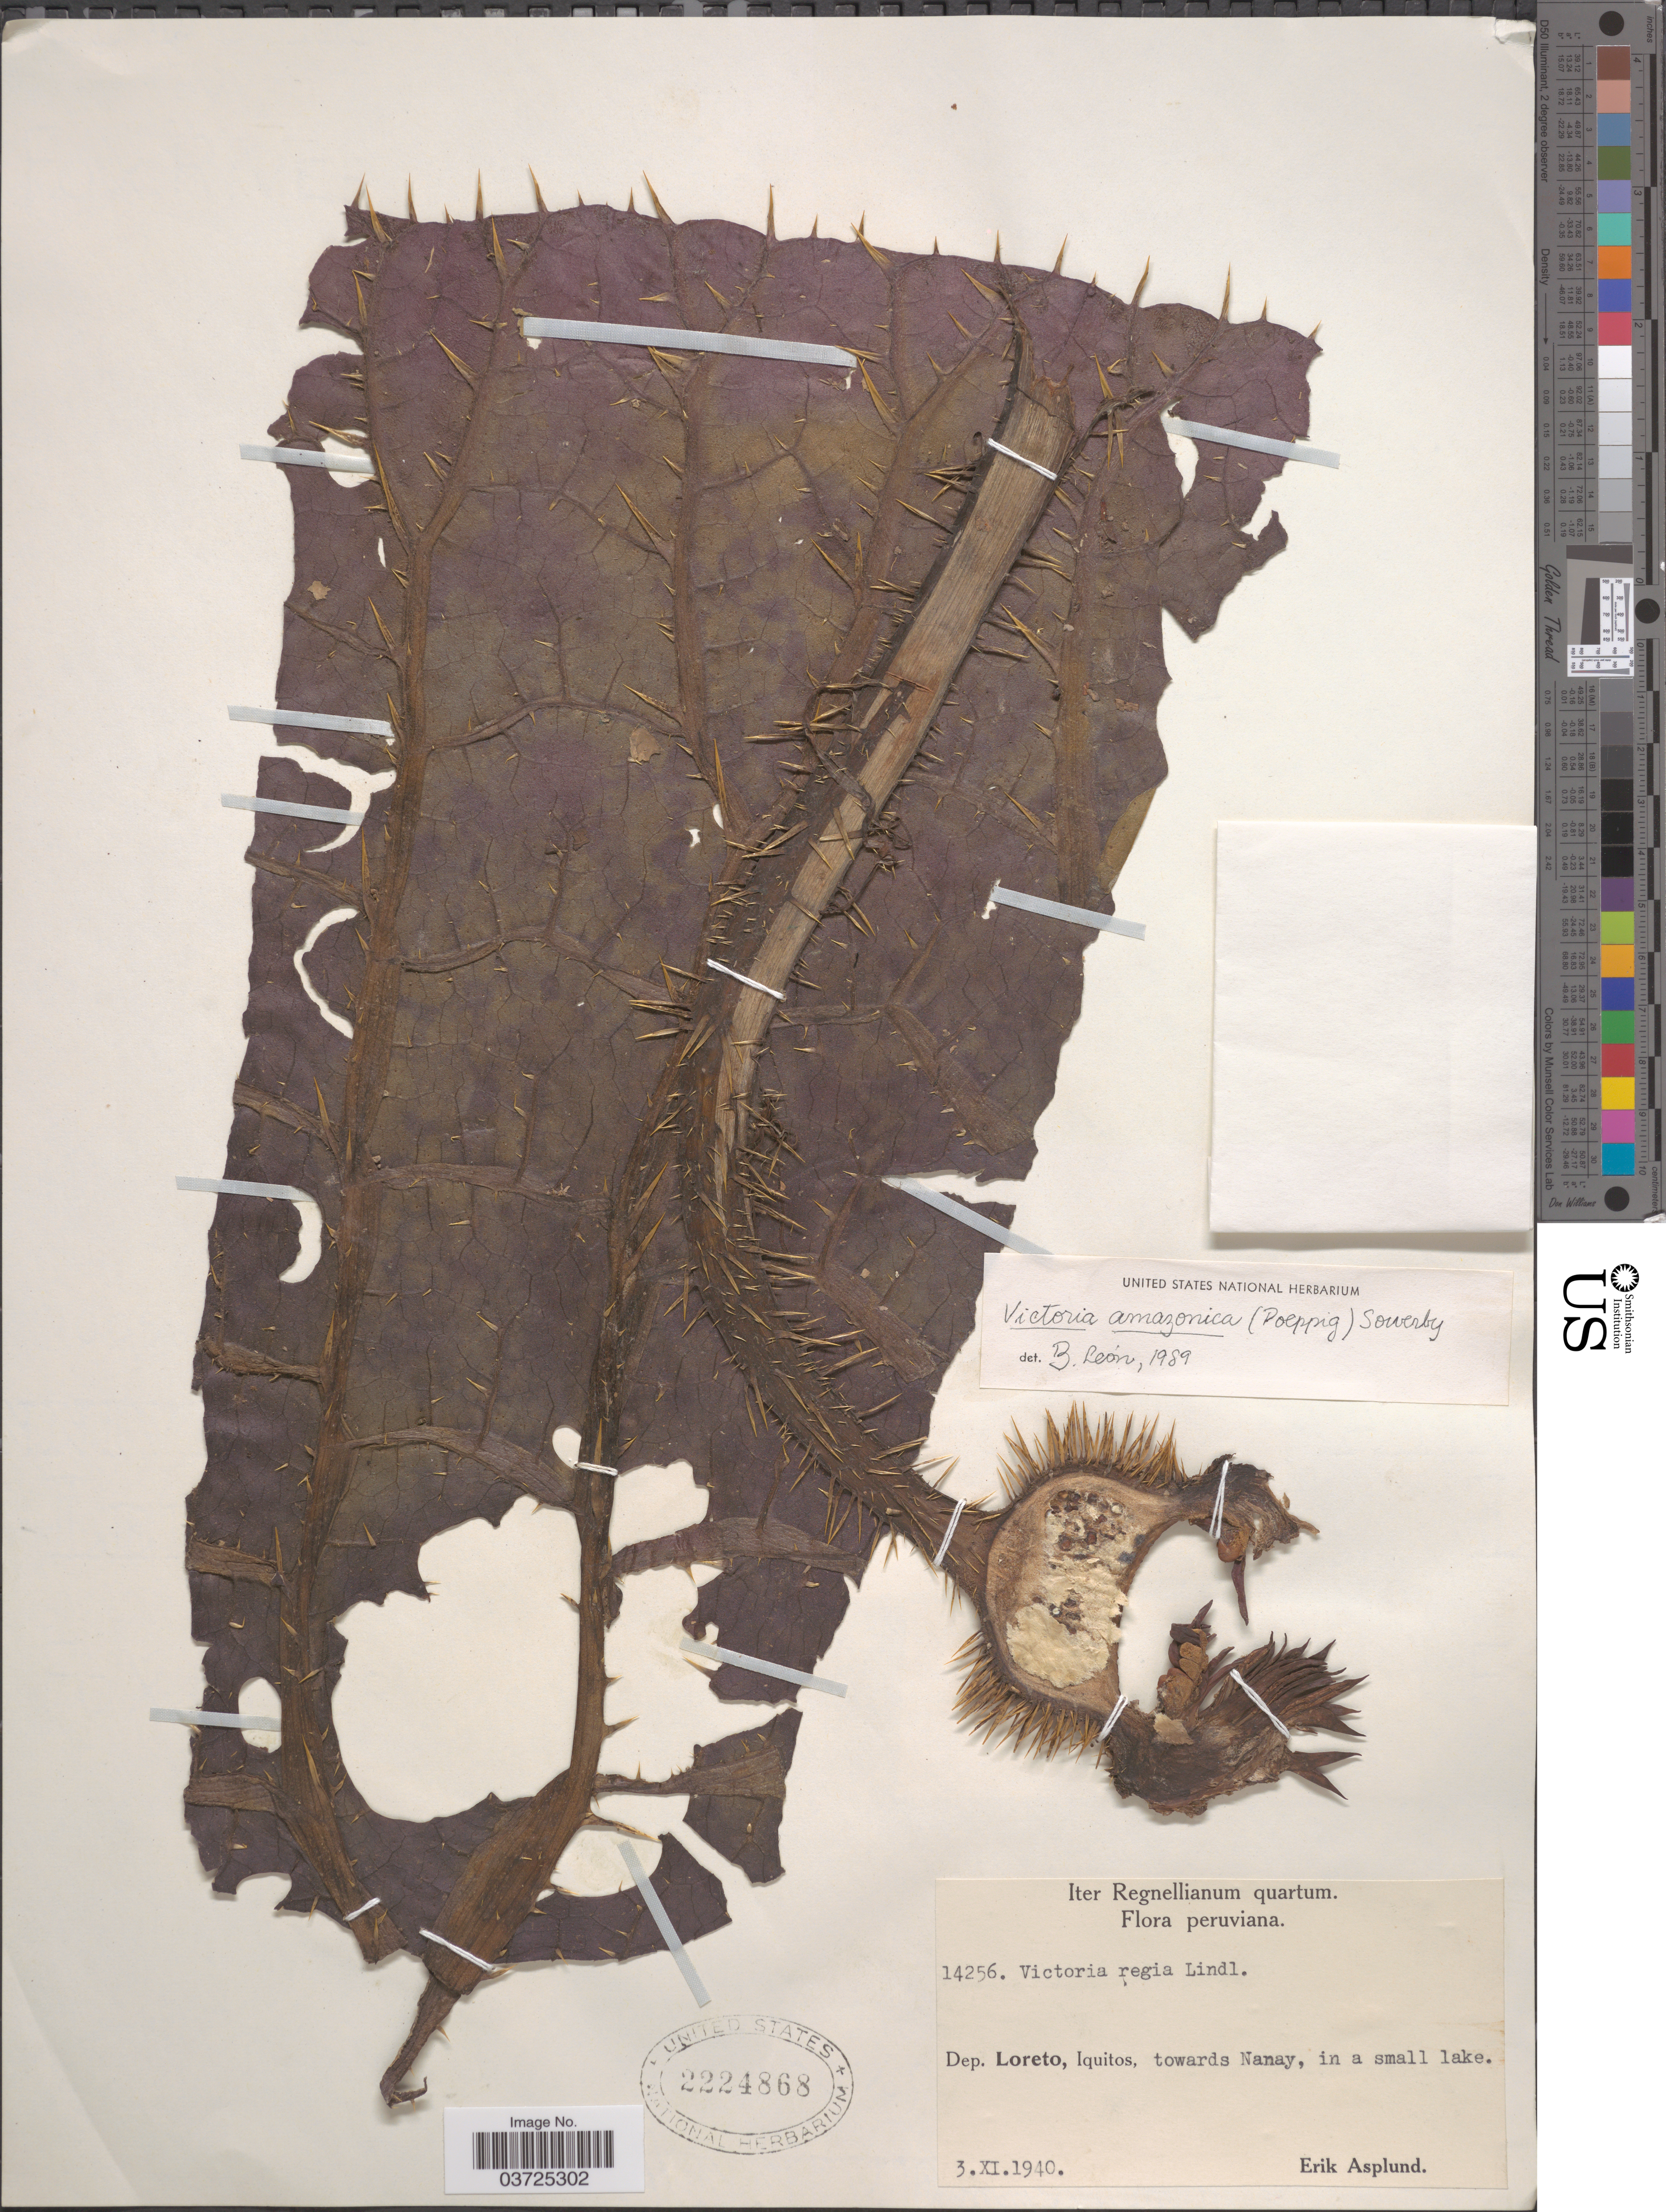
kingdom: Plantae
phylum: Tracheophyta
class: Magnoliopsida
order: Nymphaeales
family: Nymphaeaceae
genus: Victoria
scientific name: Victoria amazonica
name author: (Poepp.) Klotzsch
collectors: E. Asplund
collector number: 14256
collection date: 1940-11-03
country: Peru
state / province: Loreto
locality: Dept. Loreto, Iquitos, towards Nanay.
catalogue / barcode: US 2224868